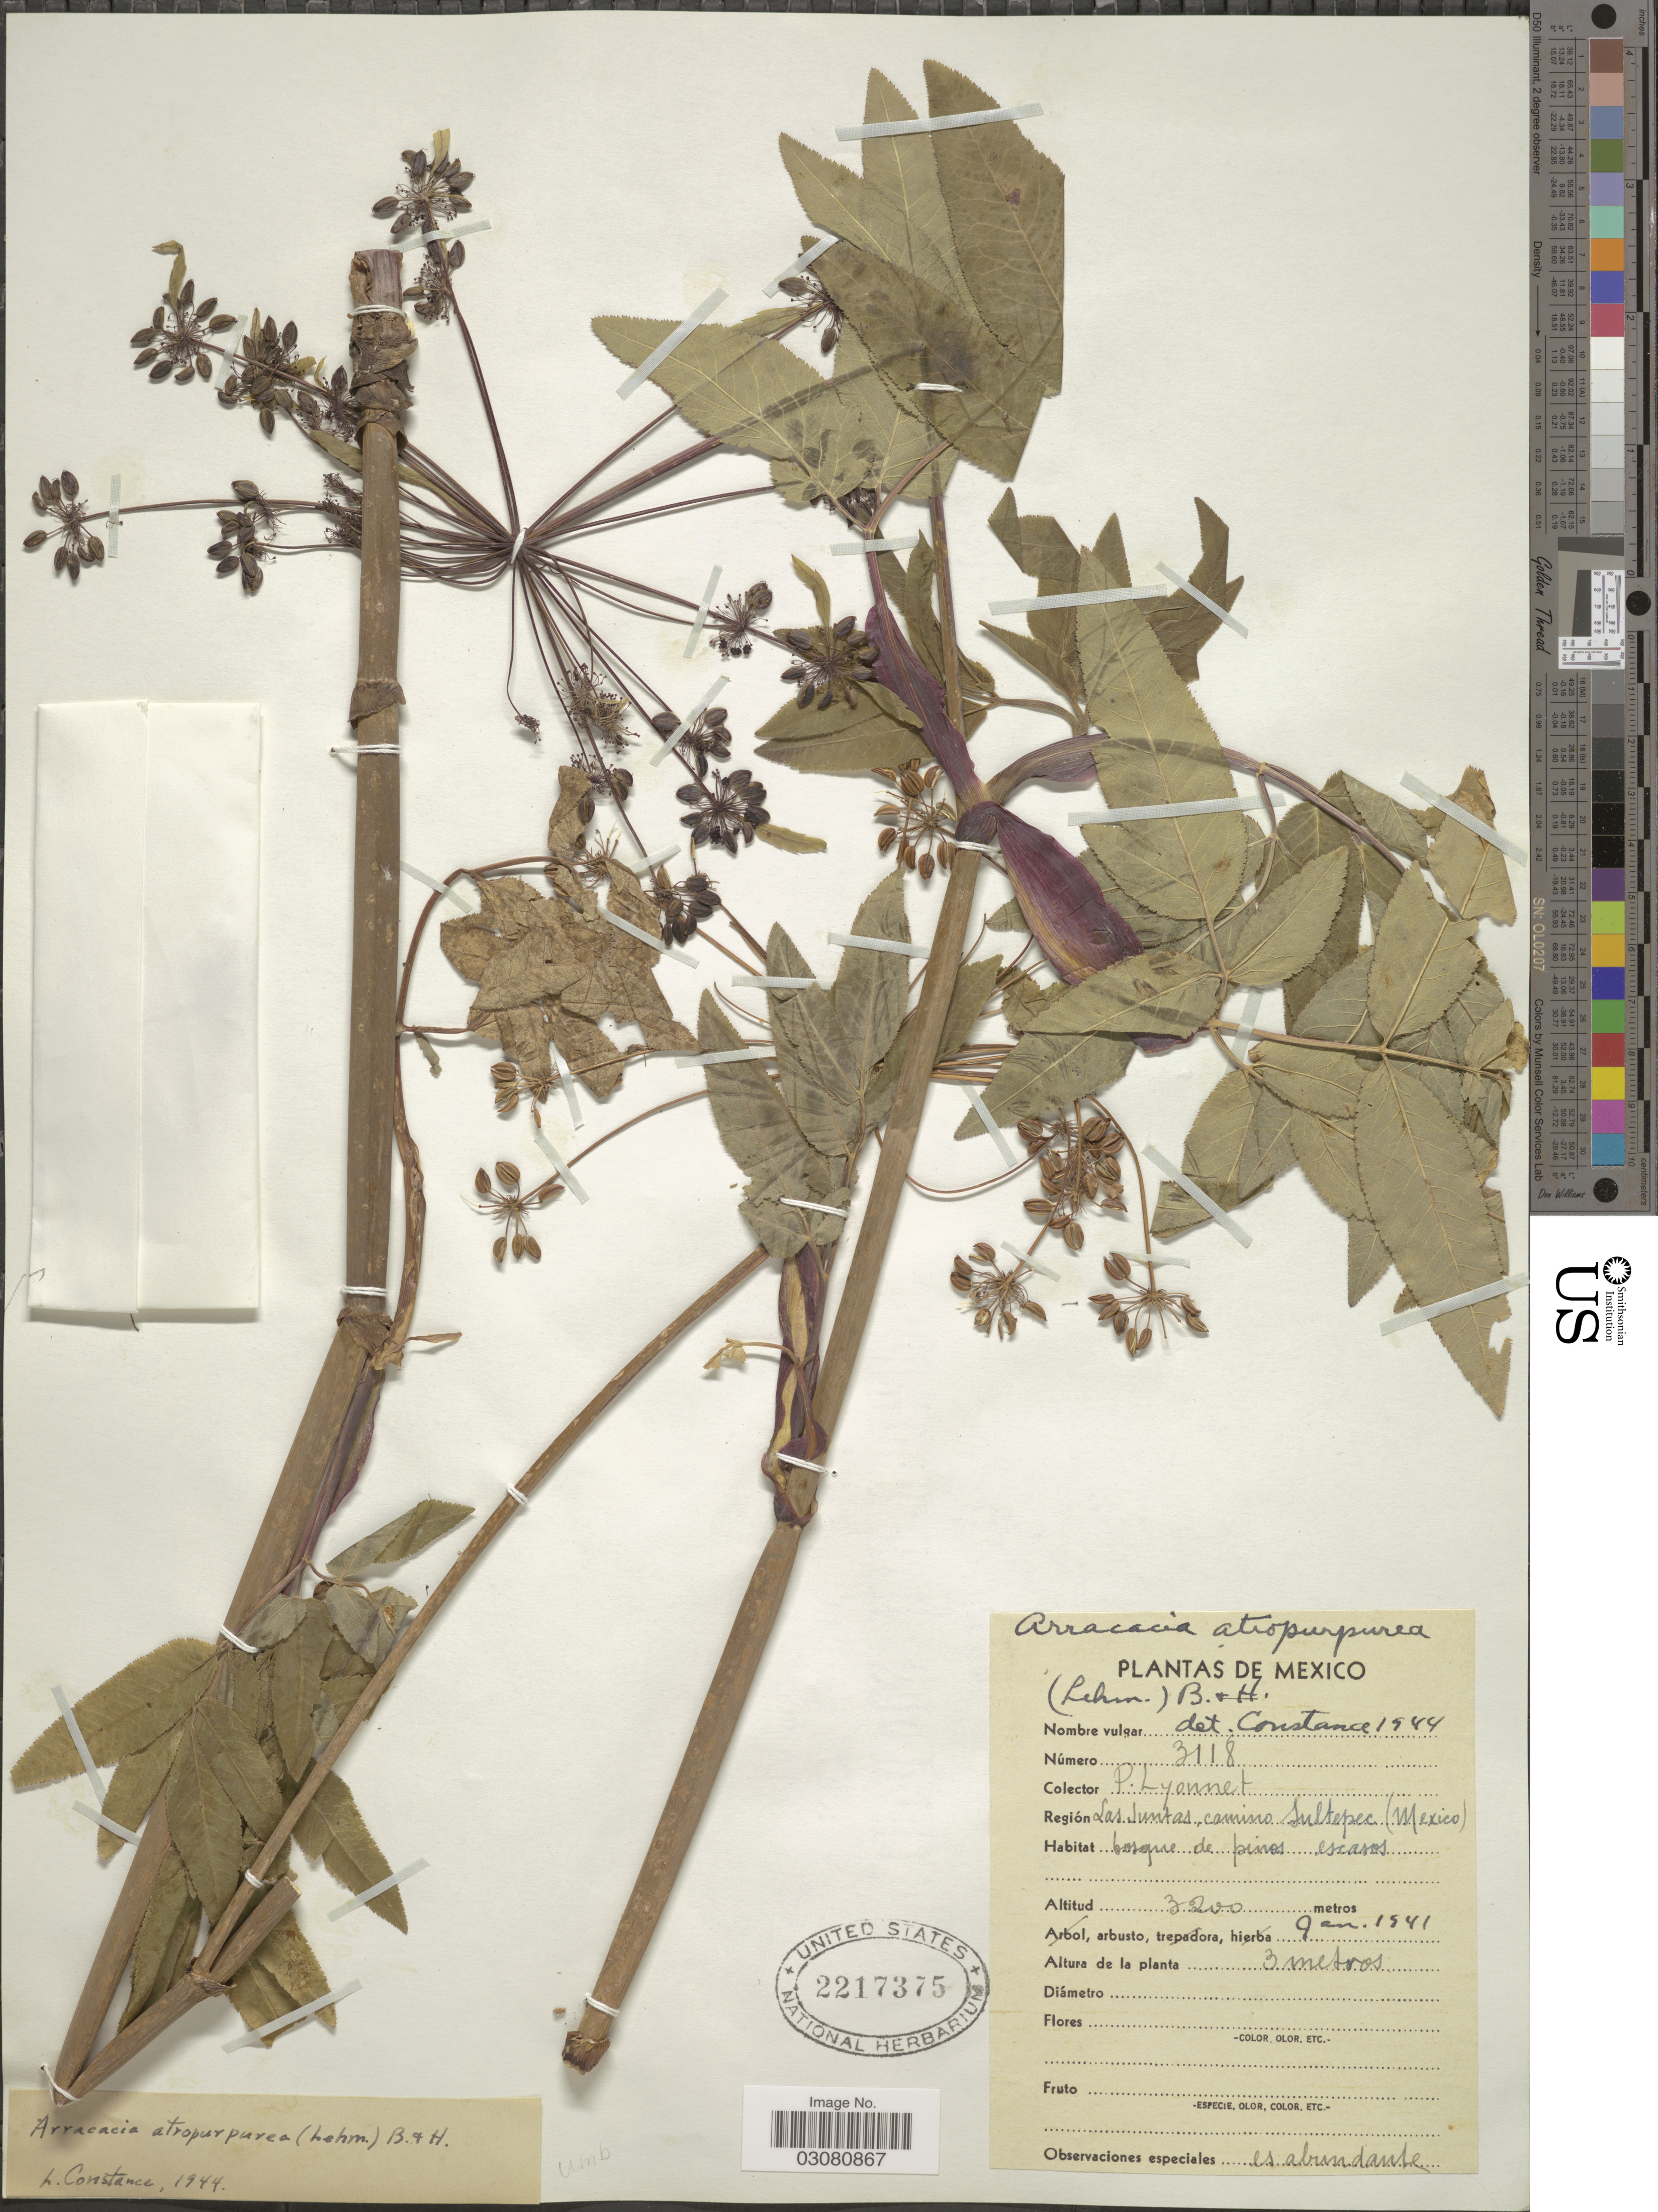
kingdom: Plantae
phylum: Tracheophyta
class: Magnoliopsida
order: Apiales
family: Apiaceae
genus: Arracacia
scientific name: Arracacia atropurpurea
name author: (Lehm.) Benth. & Hook. f. ex Hemsl.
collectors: P. Lyonnet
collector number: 3118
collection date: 1941-01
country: Mexico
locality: Región Las Juntas, camino Sultepec.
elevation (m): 3200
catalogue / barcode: US 2217375